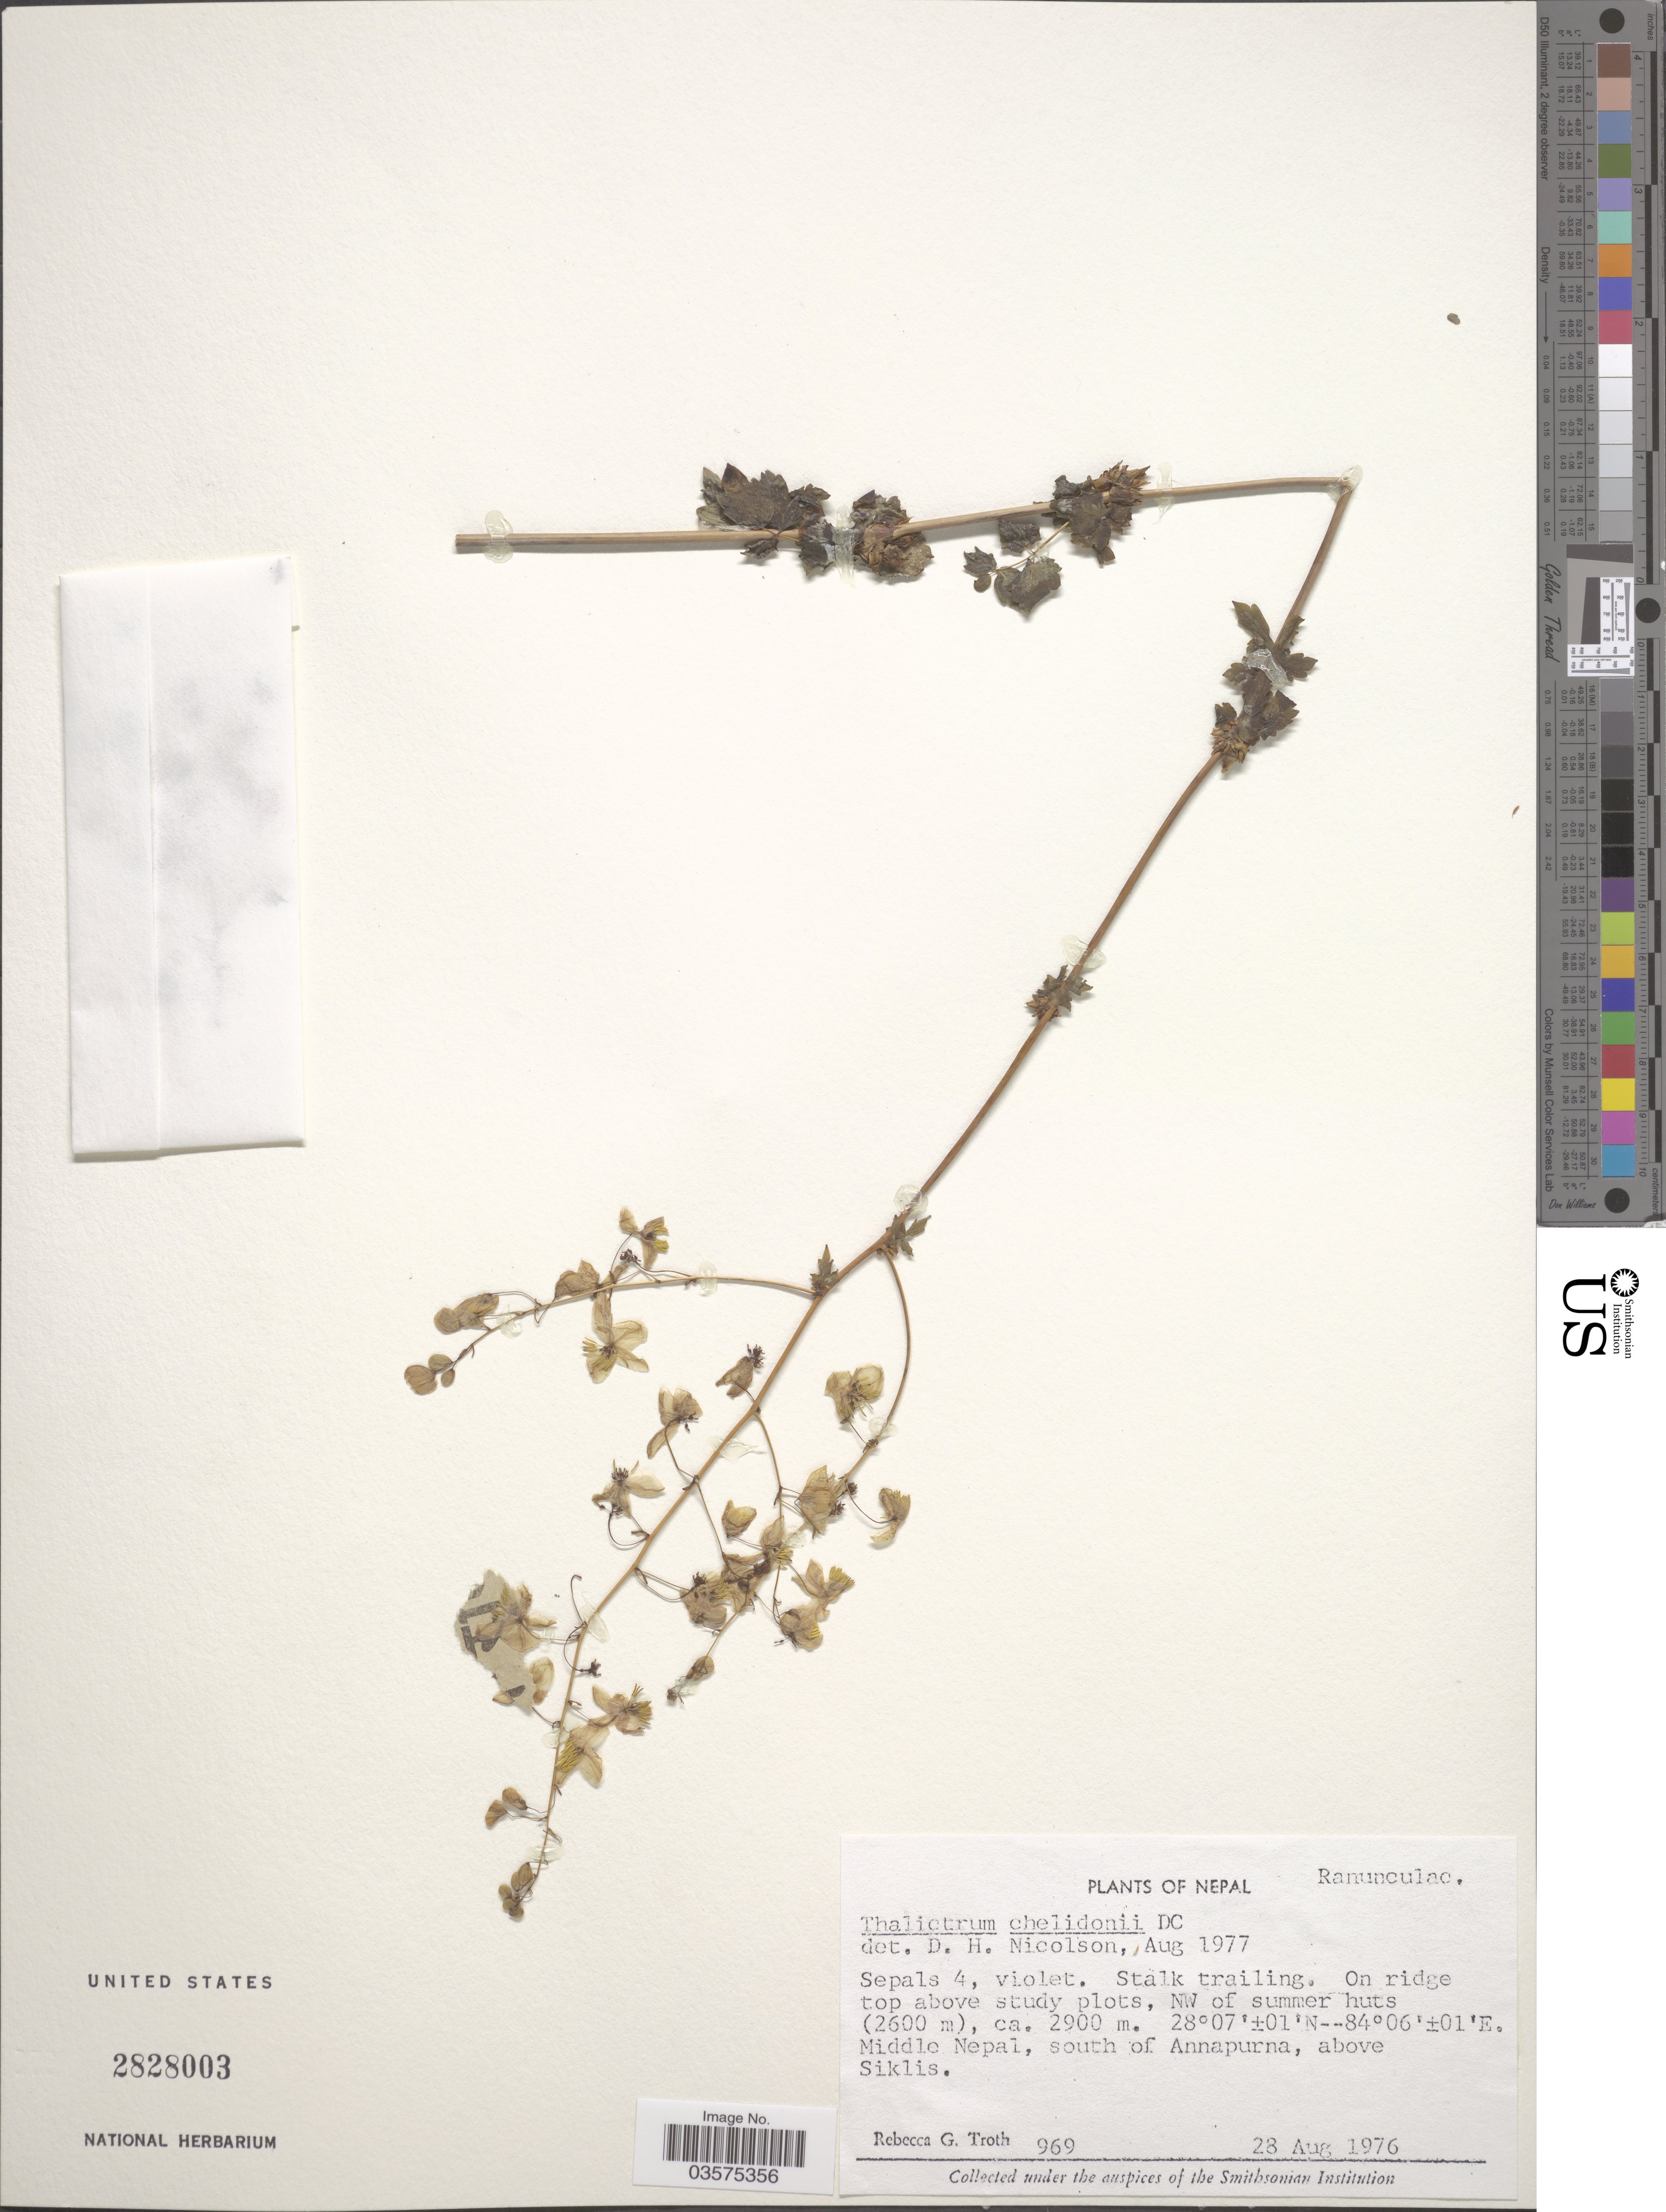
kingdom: Plantae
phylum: Tracheophyta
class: Magnoliopsida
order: Ranunculales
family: Ranunculaceae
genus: Thalictrum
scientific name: Thalictrum chelidonii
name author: DC.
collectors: R. Troth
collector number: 969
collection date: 1976-08-28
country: Nepal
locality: NW of summer huts (2600 m). Middle Nepal, south of Annapurna, above Siklis.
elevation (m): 2900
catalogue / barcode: US 2828003